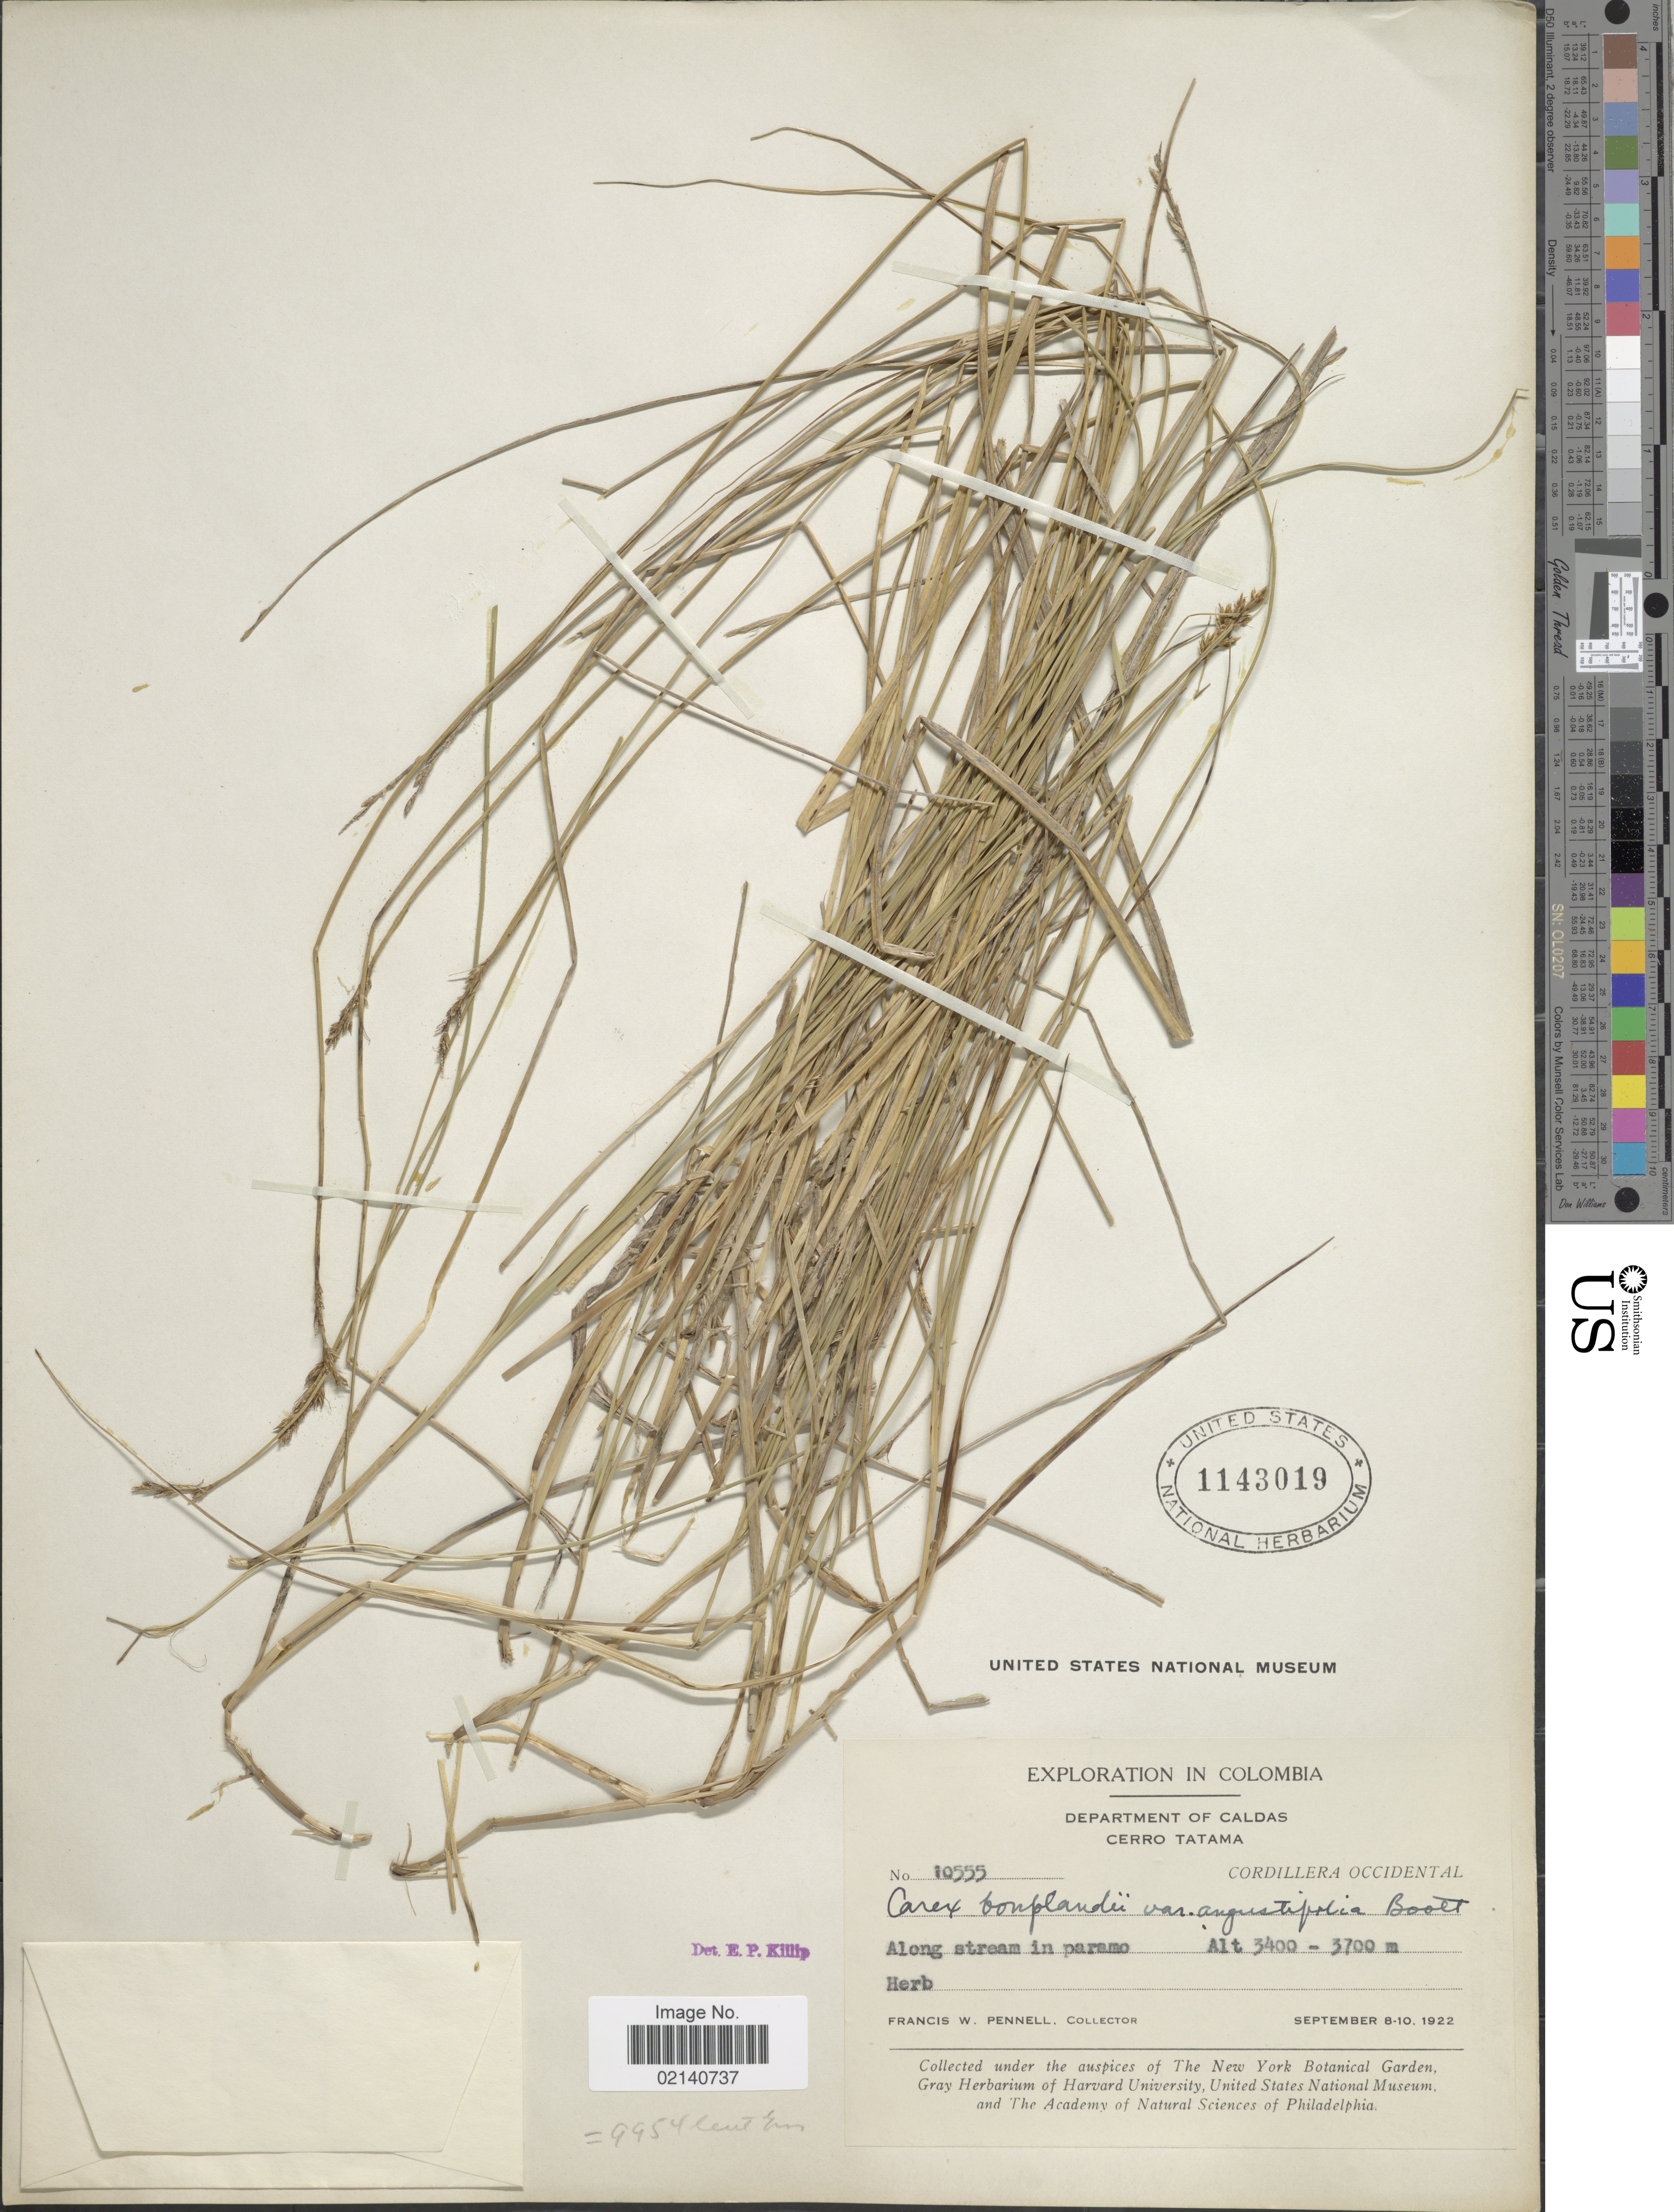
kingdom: Plantae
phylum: Tracheophyta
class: Liliopsida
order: Poales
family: Cyperaceae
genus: Carex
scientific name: Carex bonplandii var. angustifolia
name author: Boott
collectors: F. W. Pennell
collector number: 10555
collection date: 1922-09-08/1922-09-10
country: Colombia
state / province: Caldas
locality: Cerro Tatama. Cordillera Occidental. Along stream in paramo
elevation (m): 3400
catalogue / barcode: US 1143019